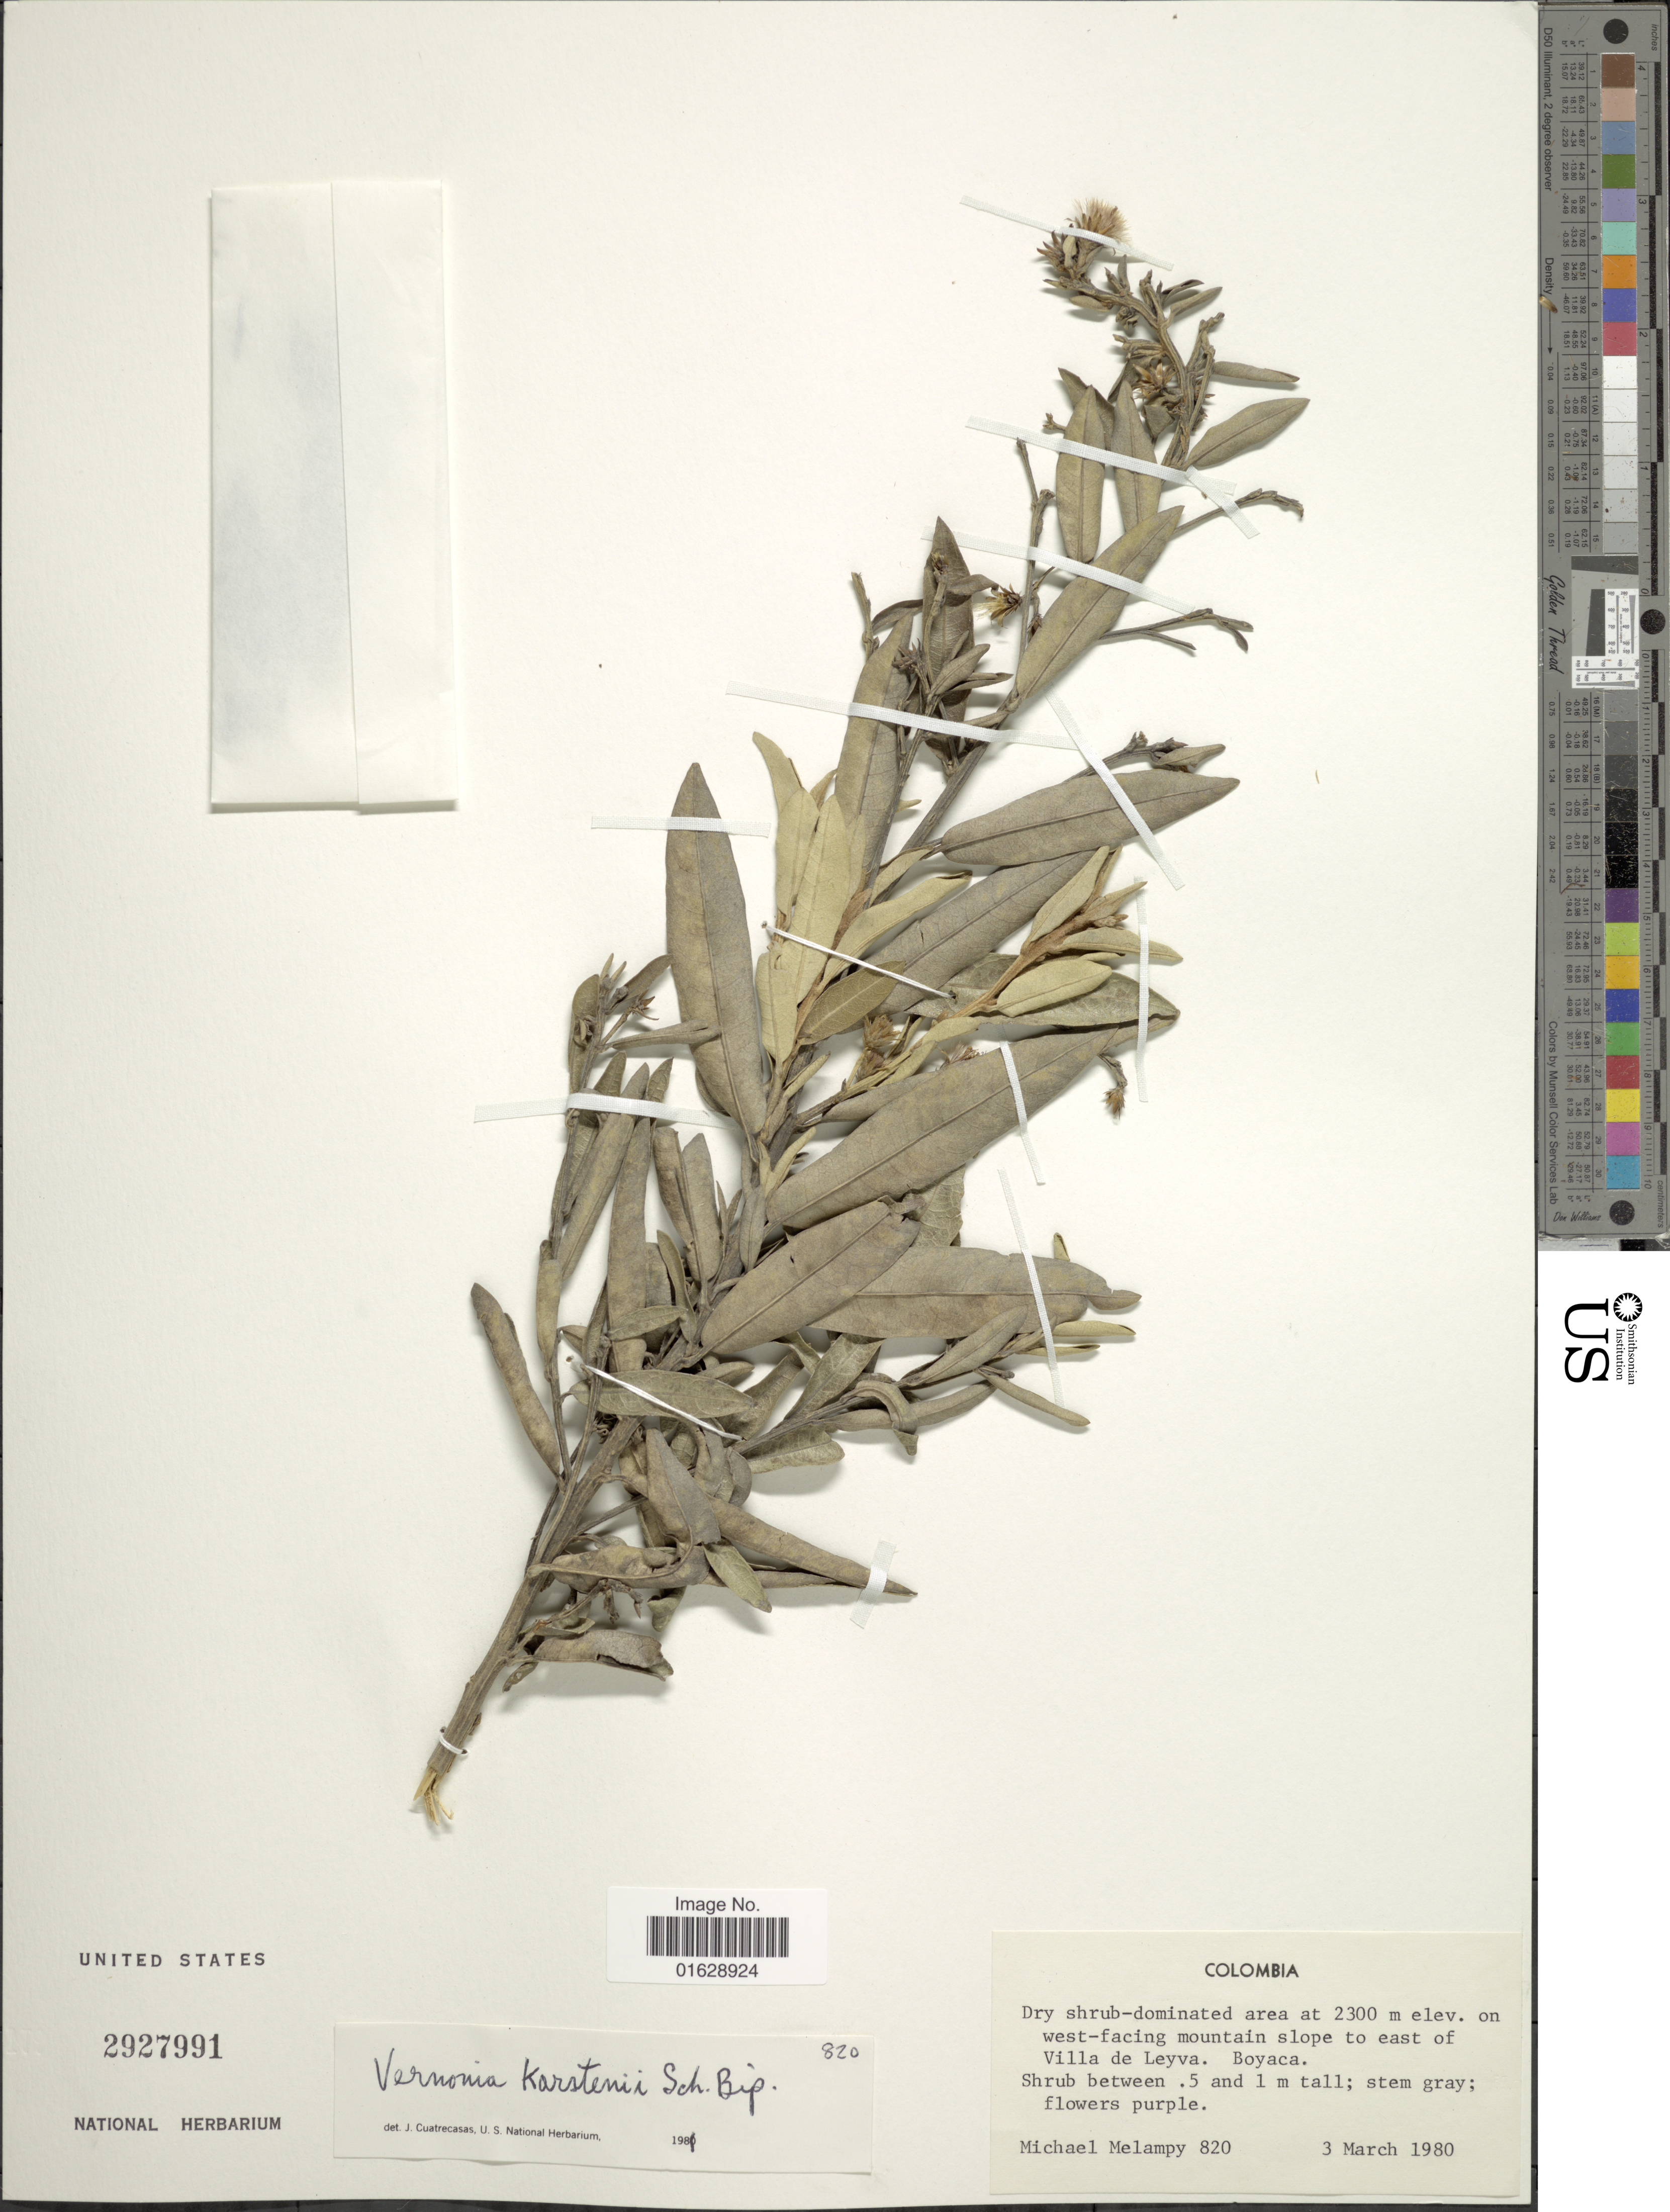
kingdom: Plantae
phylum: Tracheophyta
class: Magnoliopsida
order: Asterales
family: Asteraceae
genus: Lepidaploa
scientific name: Lepidaploa karstenii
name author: (Sch. Bip.) H. Rob.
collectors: M. Melampy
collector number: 820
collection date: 1980-03-03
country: Colombia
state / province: Boyacá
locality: On west-facing mountain slope to east of Villa de Leyva.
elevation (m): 2300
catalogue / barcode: US 2927991